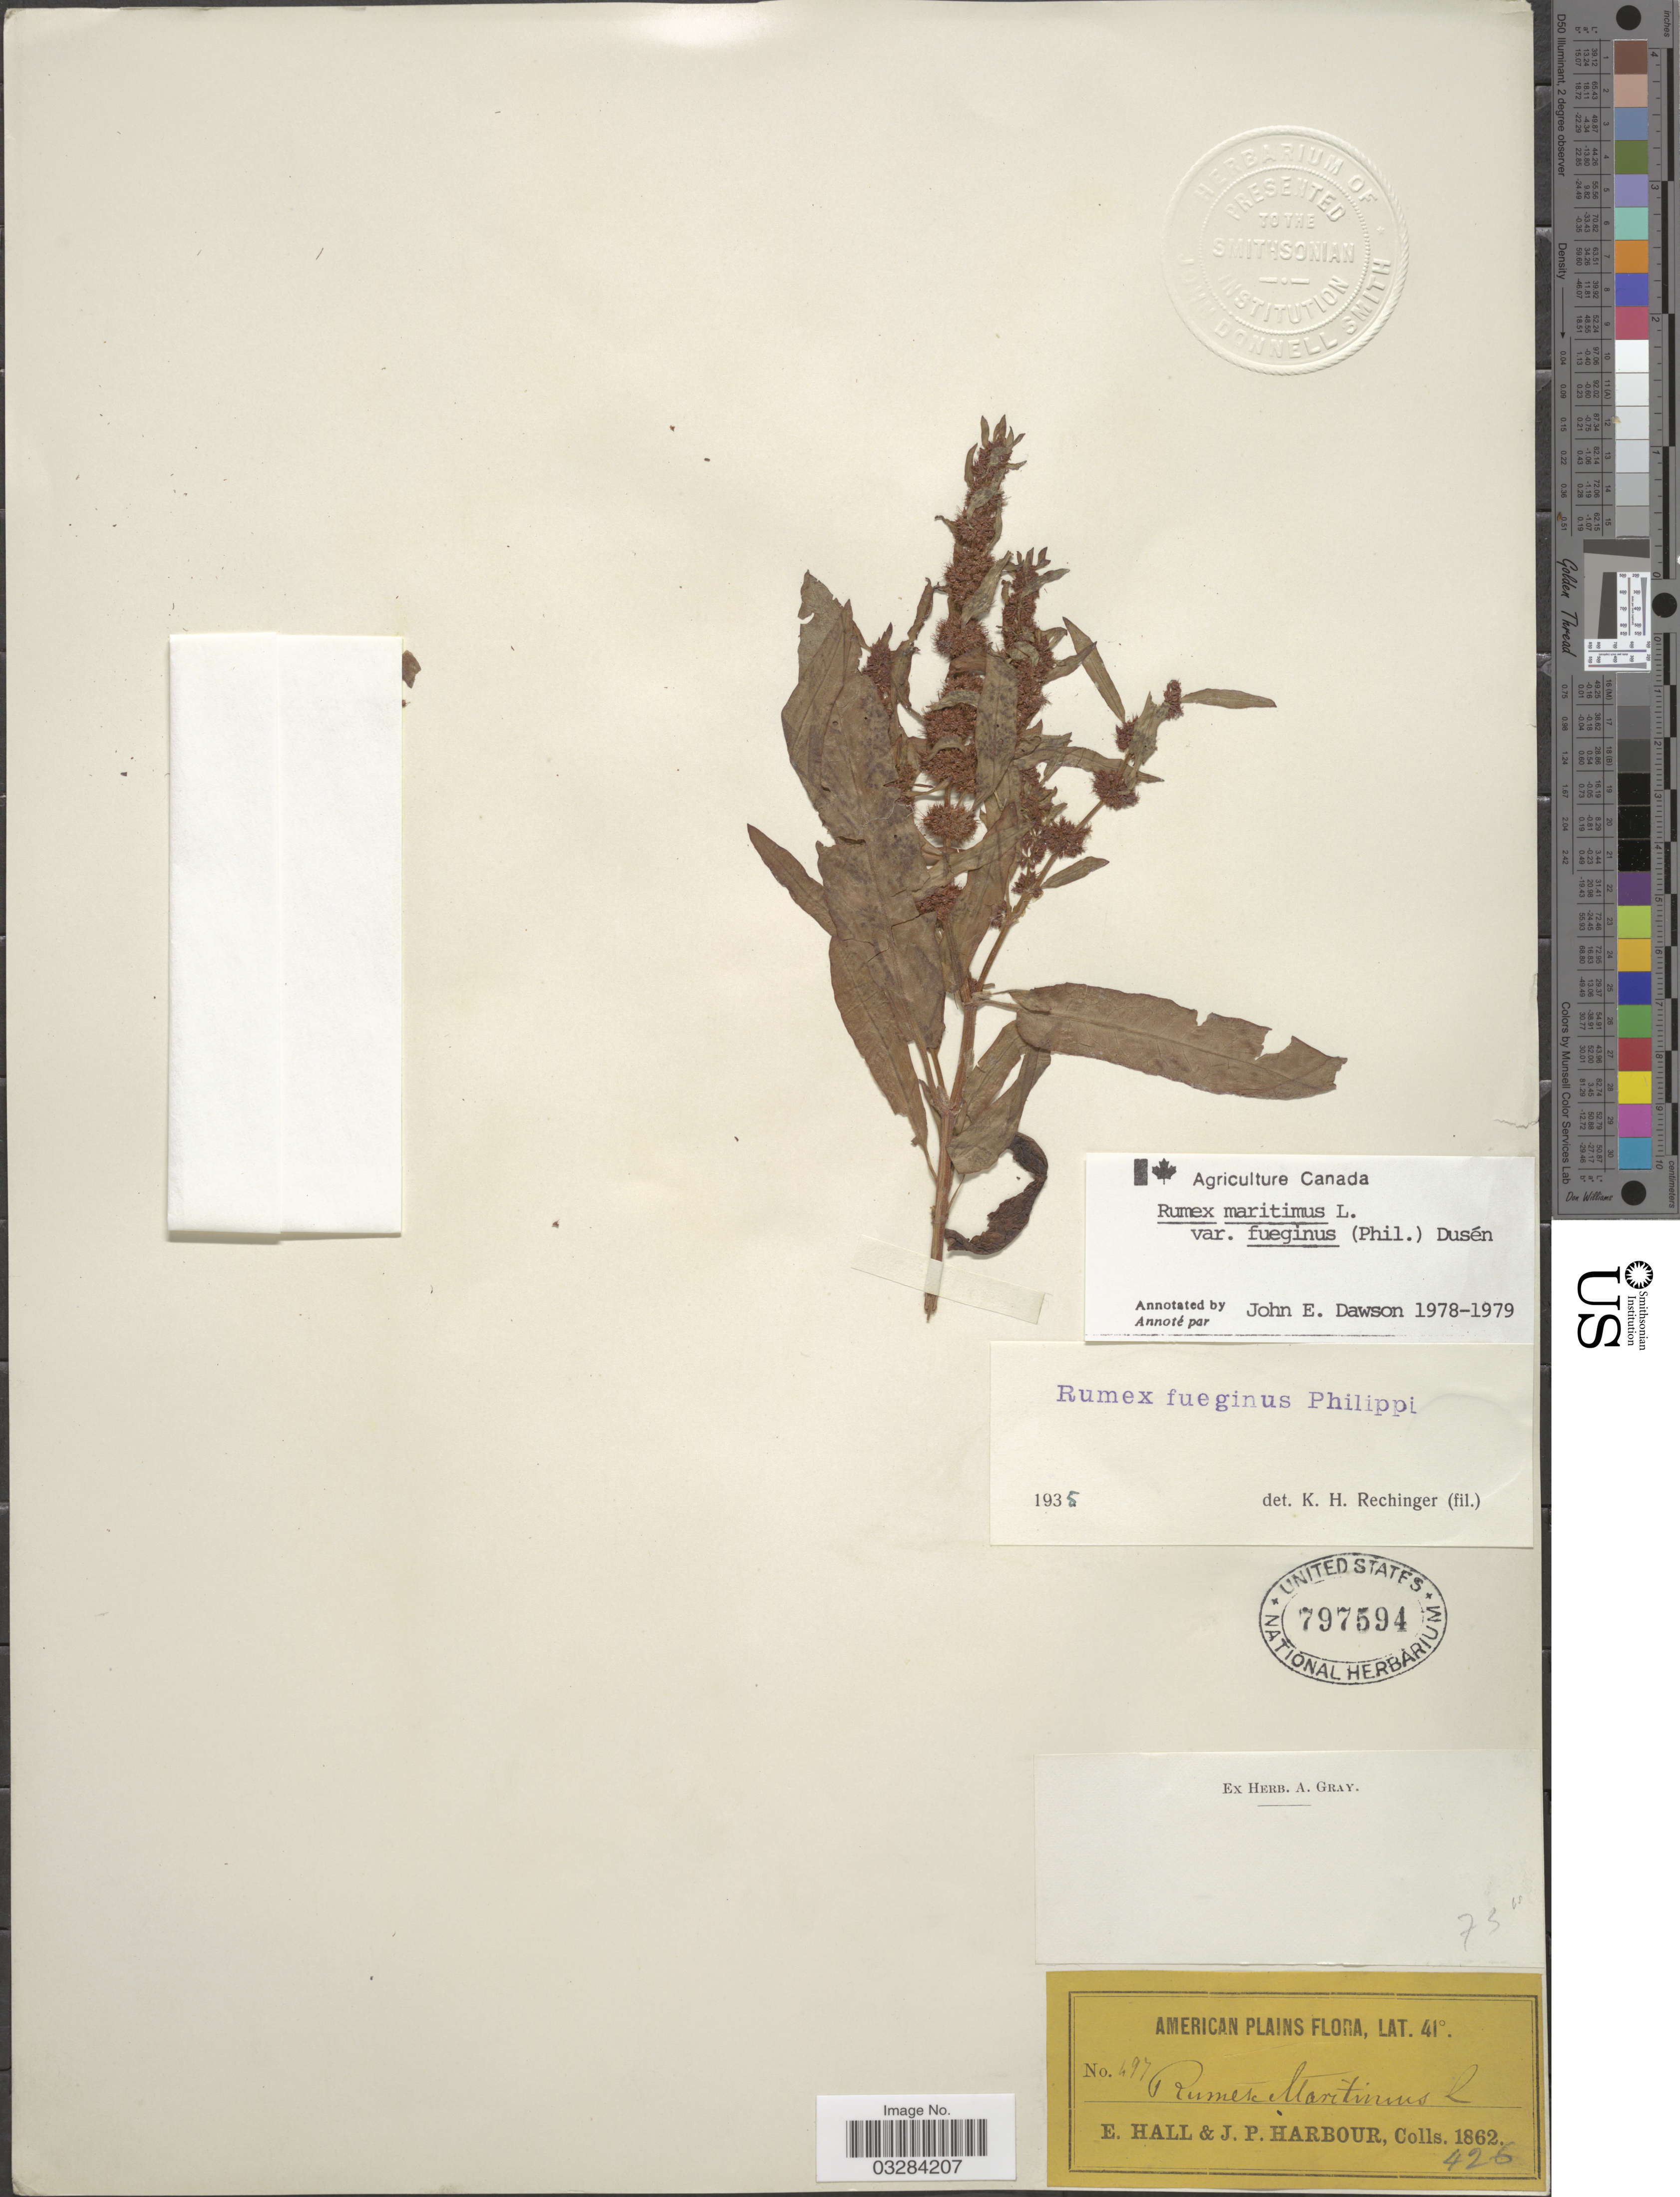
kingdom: Plantae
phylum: Tracheophyta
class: Magnoliopsida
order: Caryophyllales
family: Polygonaceae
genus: Rumex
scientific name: Rumex maritimus var. fueginus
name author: (Phil.) Dusén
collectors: E. Hall & J. Harbour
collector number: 497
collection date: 1862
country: United States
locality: American Plains.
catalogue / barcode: US 797594